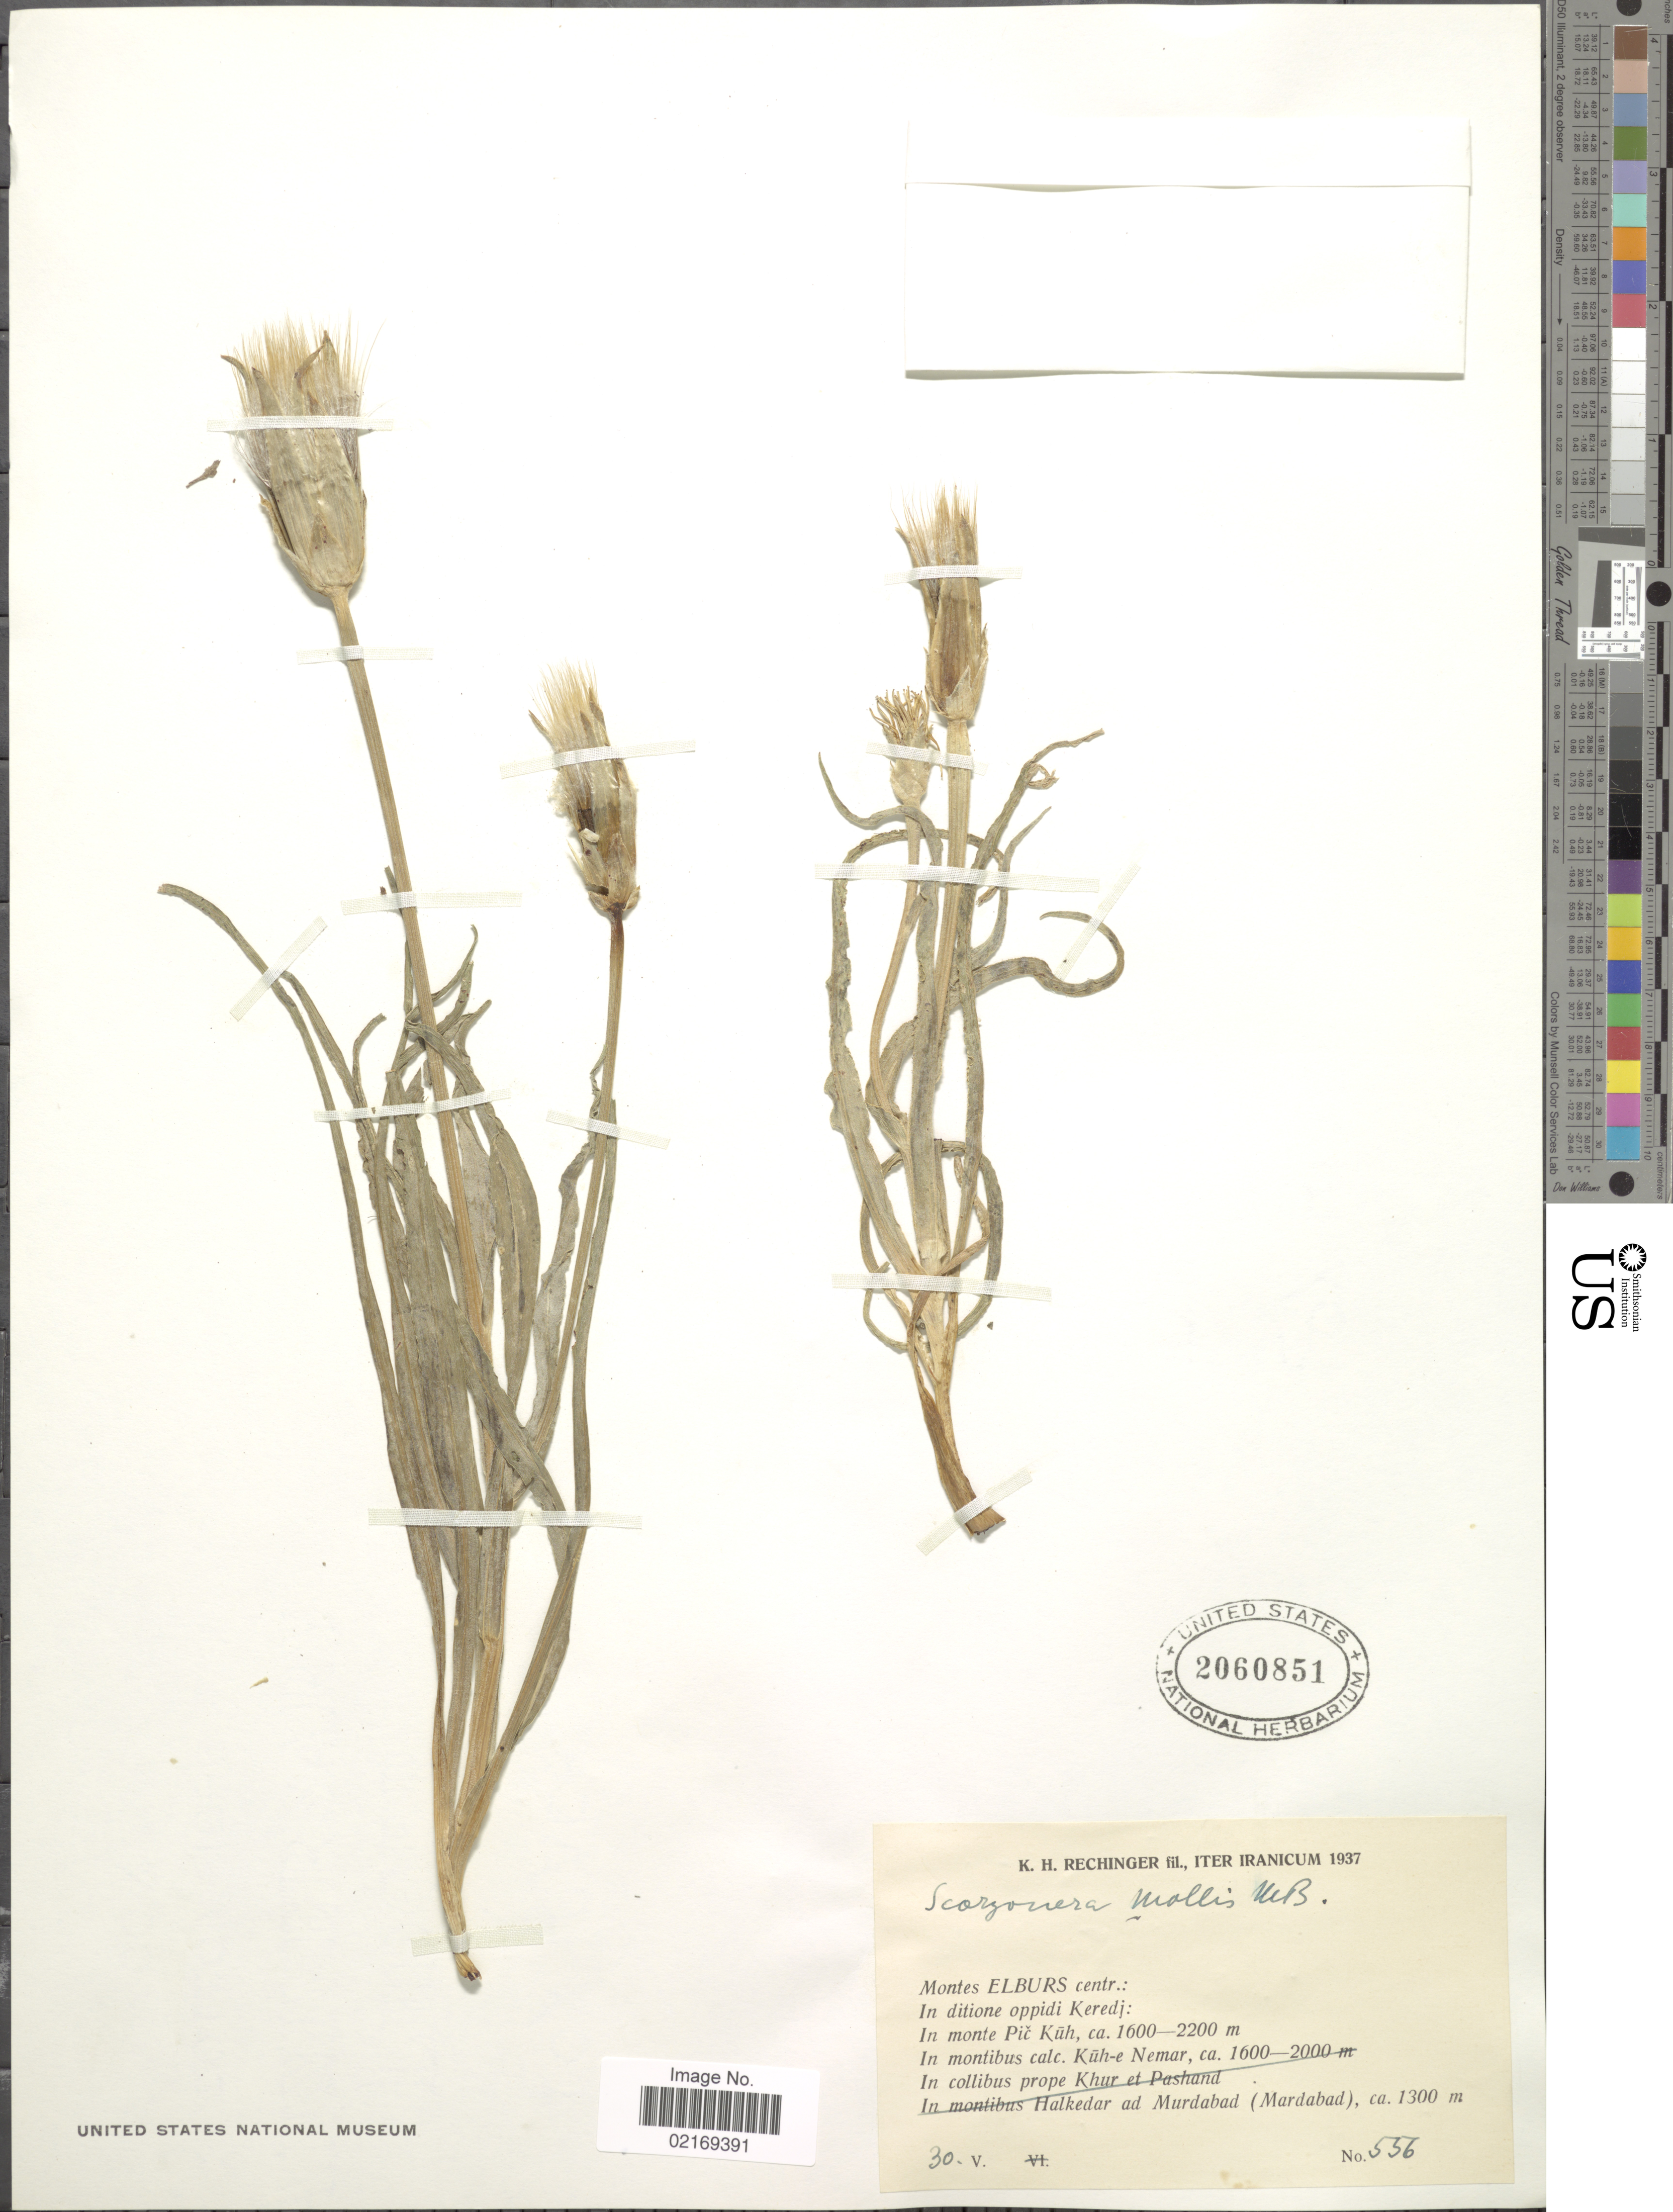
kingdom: Plantae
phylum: Tracheophyta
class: Magnoliopsida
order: Asterales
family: Asteraceae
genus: Scorzonera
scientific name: Scorzonera mollis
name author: M. Bieb.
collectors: K. H. Rechinger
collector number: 556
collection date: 1937-05-30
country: Iran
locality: Iter Iranicum, Montes Elburs centr.: in ditione oppidi Keredj: in monte Pit Kuh. [interpreted]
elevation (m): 1600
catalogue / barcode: US 2060851